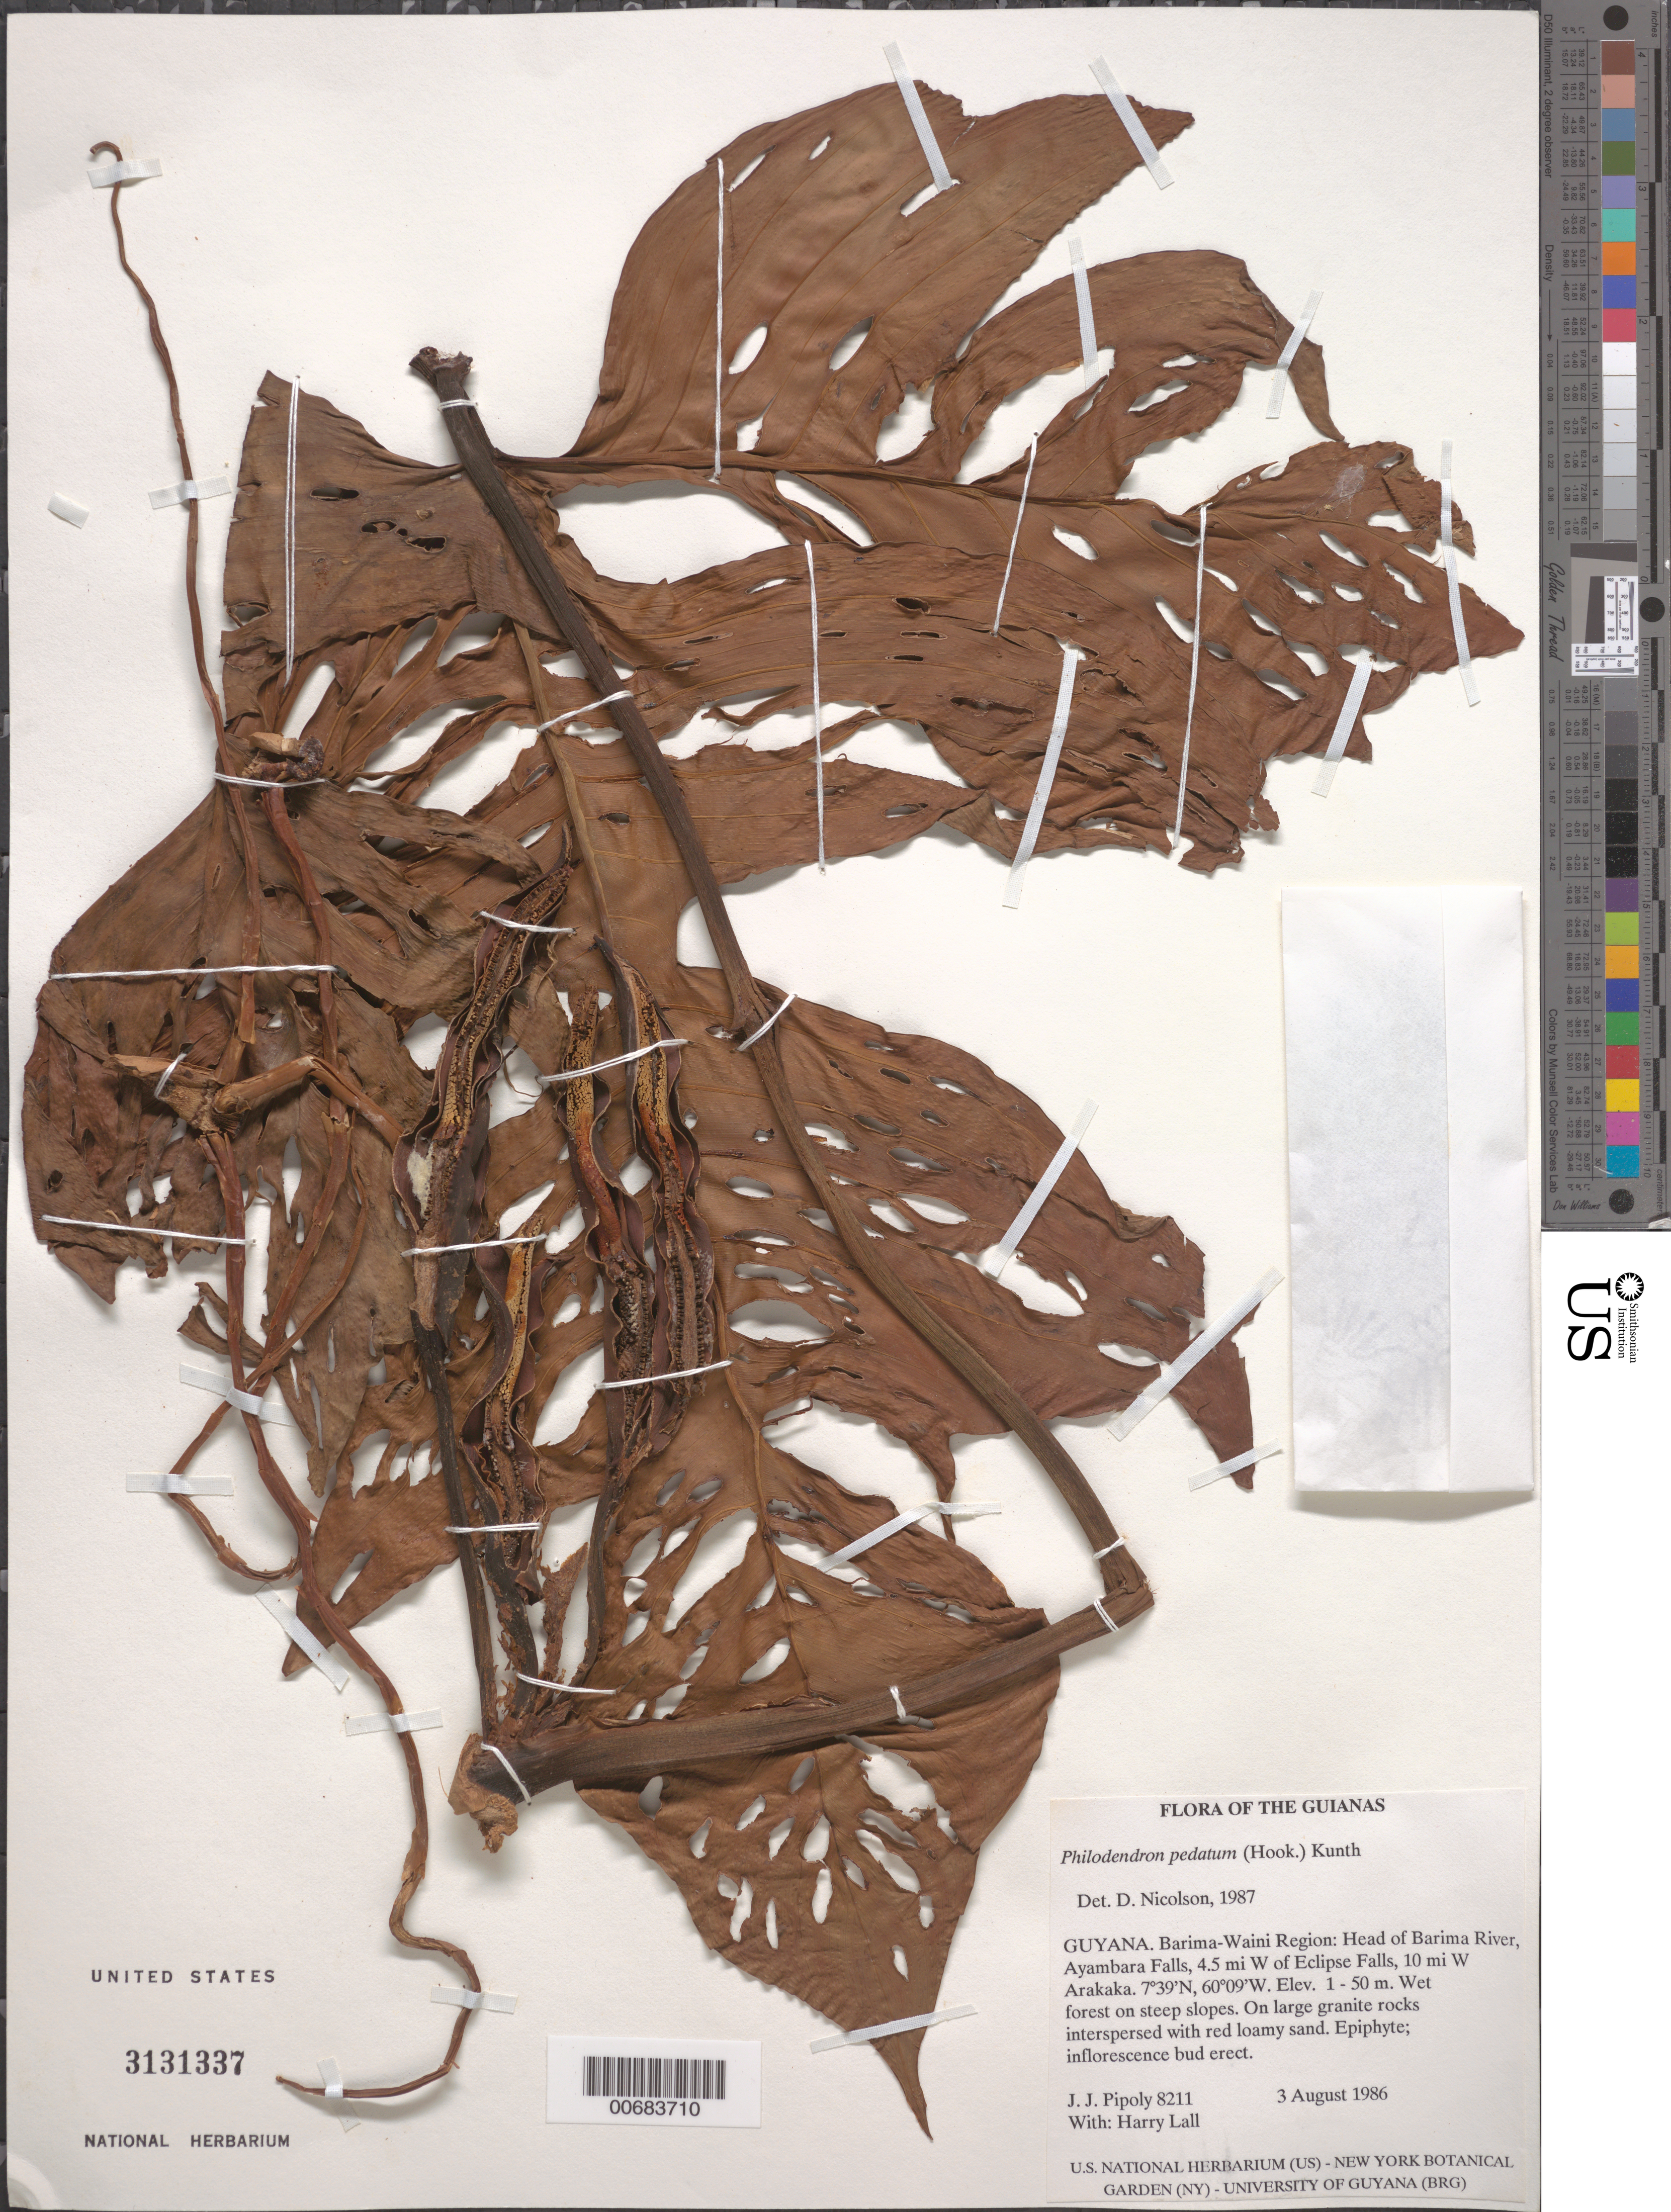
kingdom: Plantae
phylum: Tracheophyta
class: Liliopsida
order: Alismatales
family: Araceae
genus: Philodendron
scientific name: Philodendron pedatum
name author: (Hook.) Kunth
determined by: Nicolson, Dan H.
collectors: J. J. Pipoly & H. Lall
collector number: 8211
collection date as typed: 3 August 1986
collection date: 1986-08-03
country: Guyana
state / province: Barima-Waini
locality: Head of Barima R, Ayambara Falls, 4.5 mi W of Eclipse Falls, ca. 10 W of Arakaka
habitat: Wet forest on large granite rocks, interspersed with red loamy sand, on steep slopes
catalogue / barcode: US 3131337